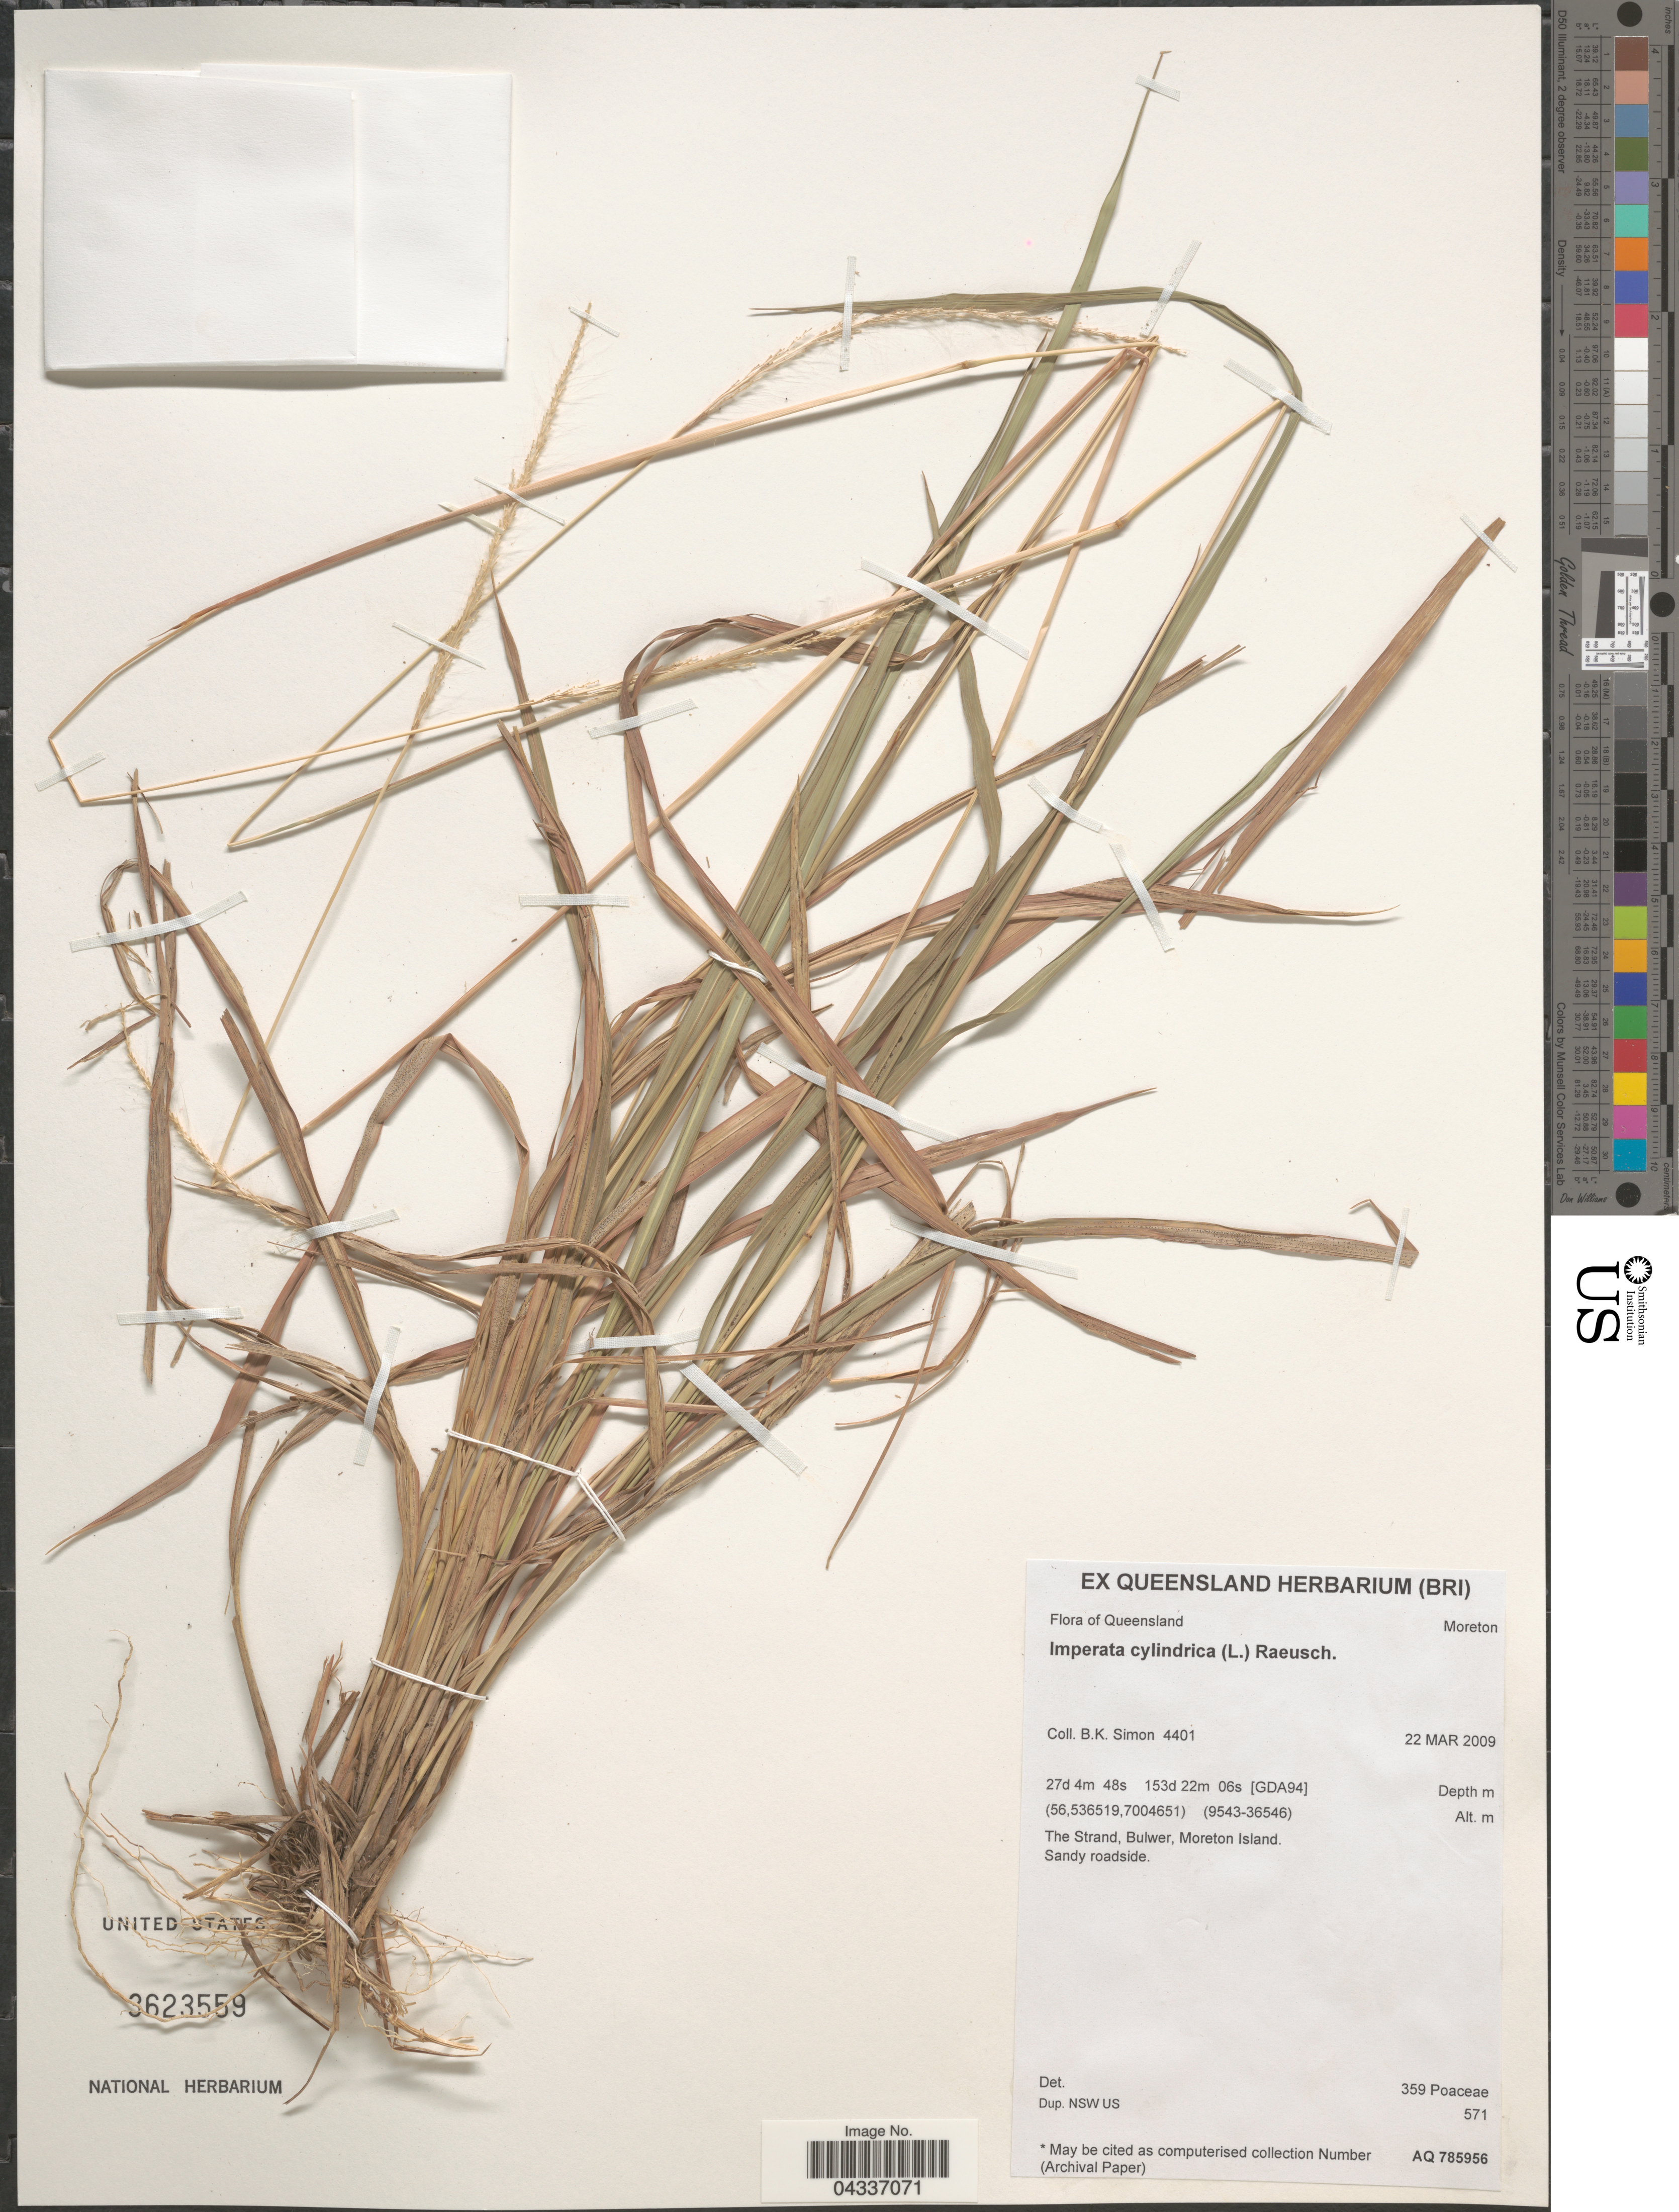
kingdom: Plantae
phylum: Tracheophyta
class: Liliopsida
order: Poales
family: Poaceae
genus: Imperata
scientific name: Imperata cylindrica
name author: (L.) P. Beauv.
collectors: B. K. Simon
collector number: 4401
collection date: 2009-03-22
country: Australia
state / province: Queensland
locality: [GDA94]. The Strand, Bulwer, Moreton Island.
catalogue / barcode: US 3623559